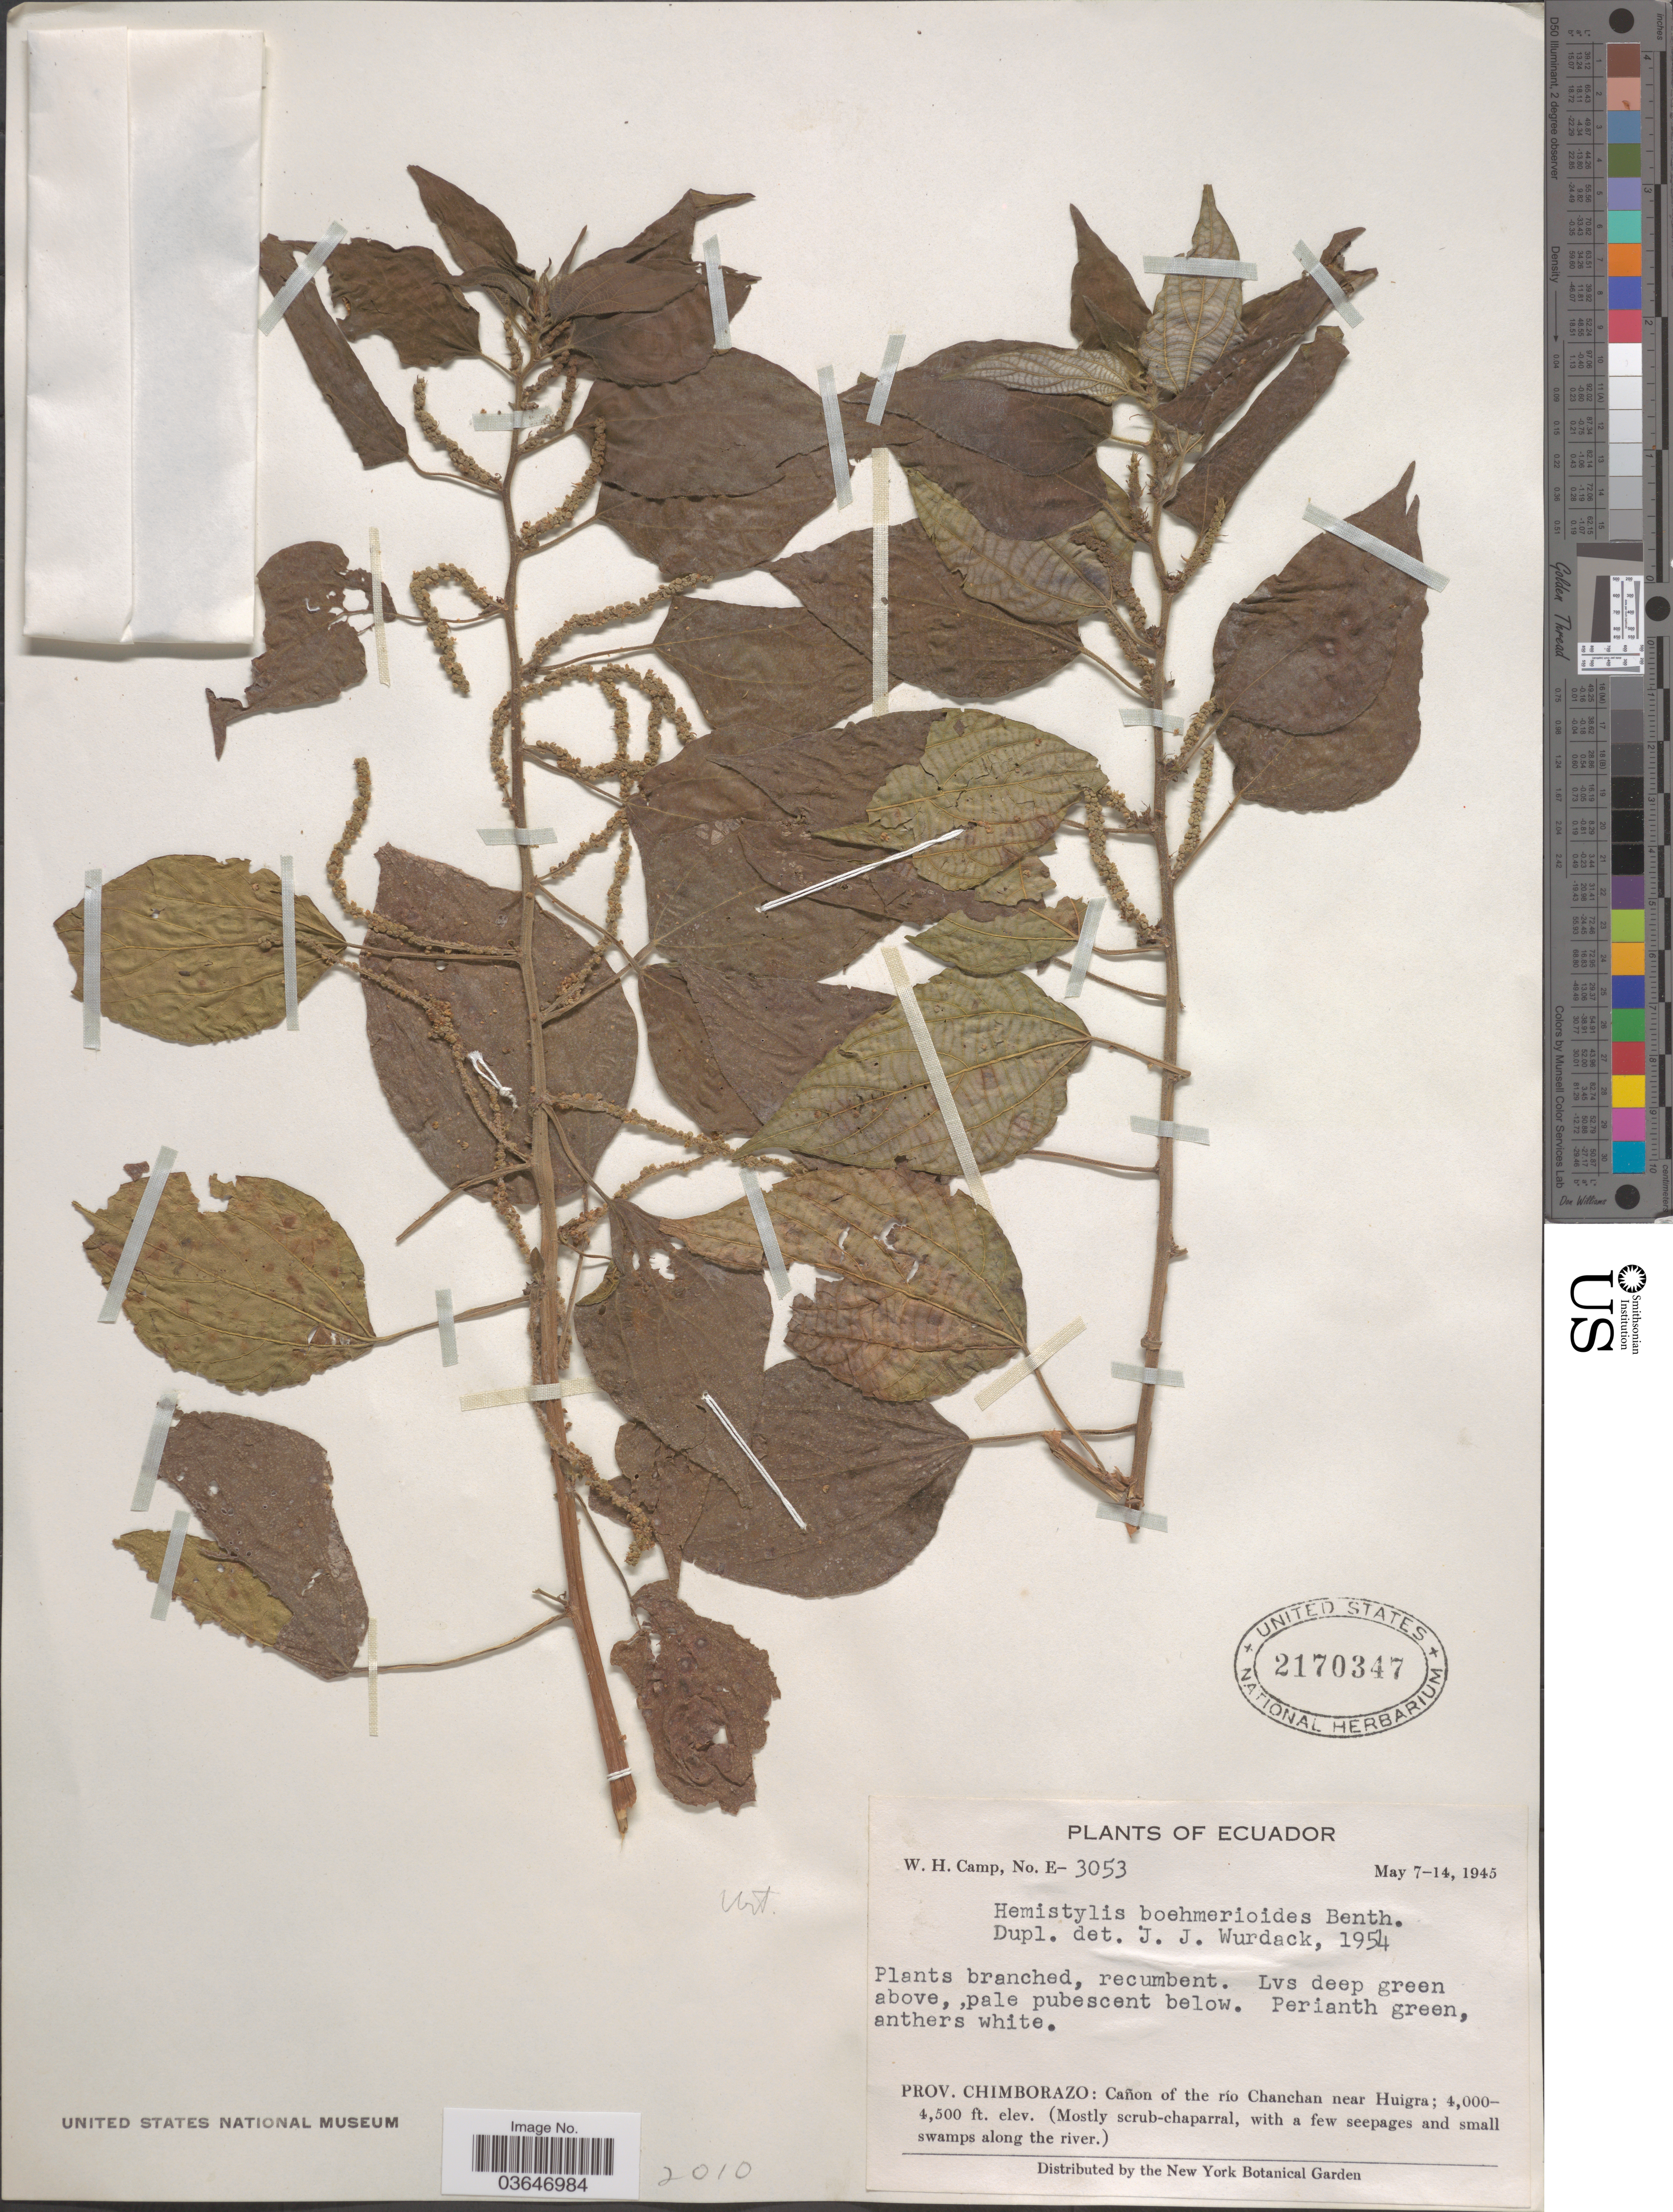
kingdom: Plantae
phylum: Tracheophyta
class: Magnoliopsida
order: Rosales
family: Urticaceae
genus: Hemistylus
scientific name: Hemistylus boehmerioides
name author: Benth.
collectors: W. H. Camp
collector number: E-3053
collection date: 1945-05-07/1945-05-14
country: Ecuador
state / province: Chimborazo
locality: Cañon of the río Chanchan near Huigra.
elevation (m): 1219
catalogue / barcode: US 2170347